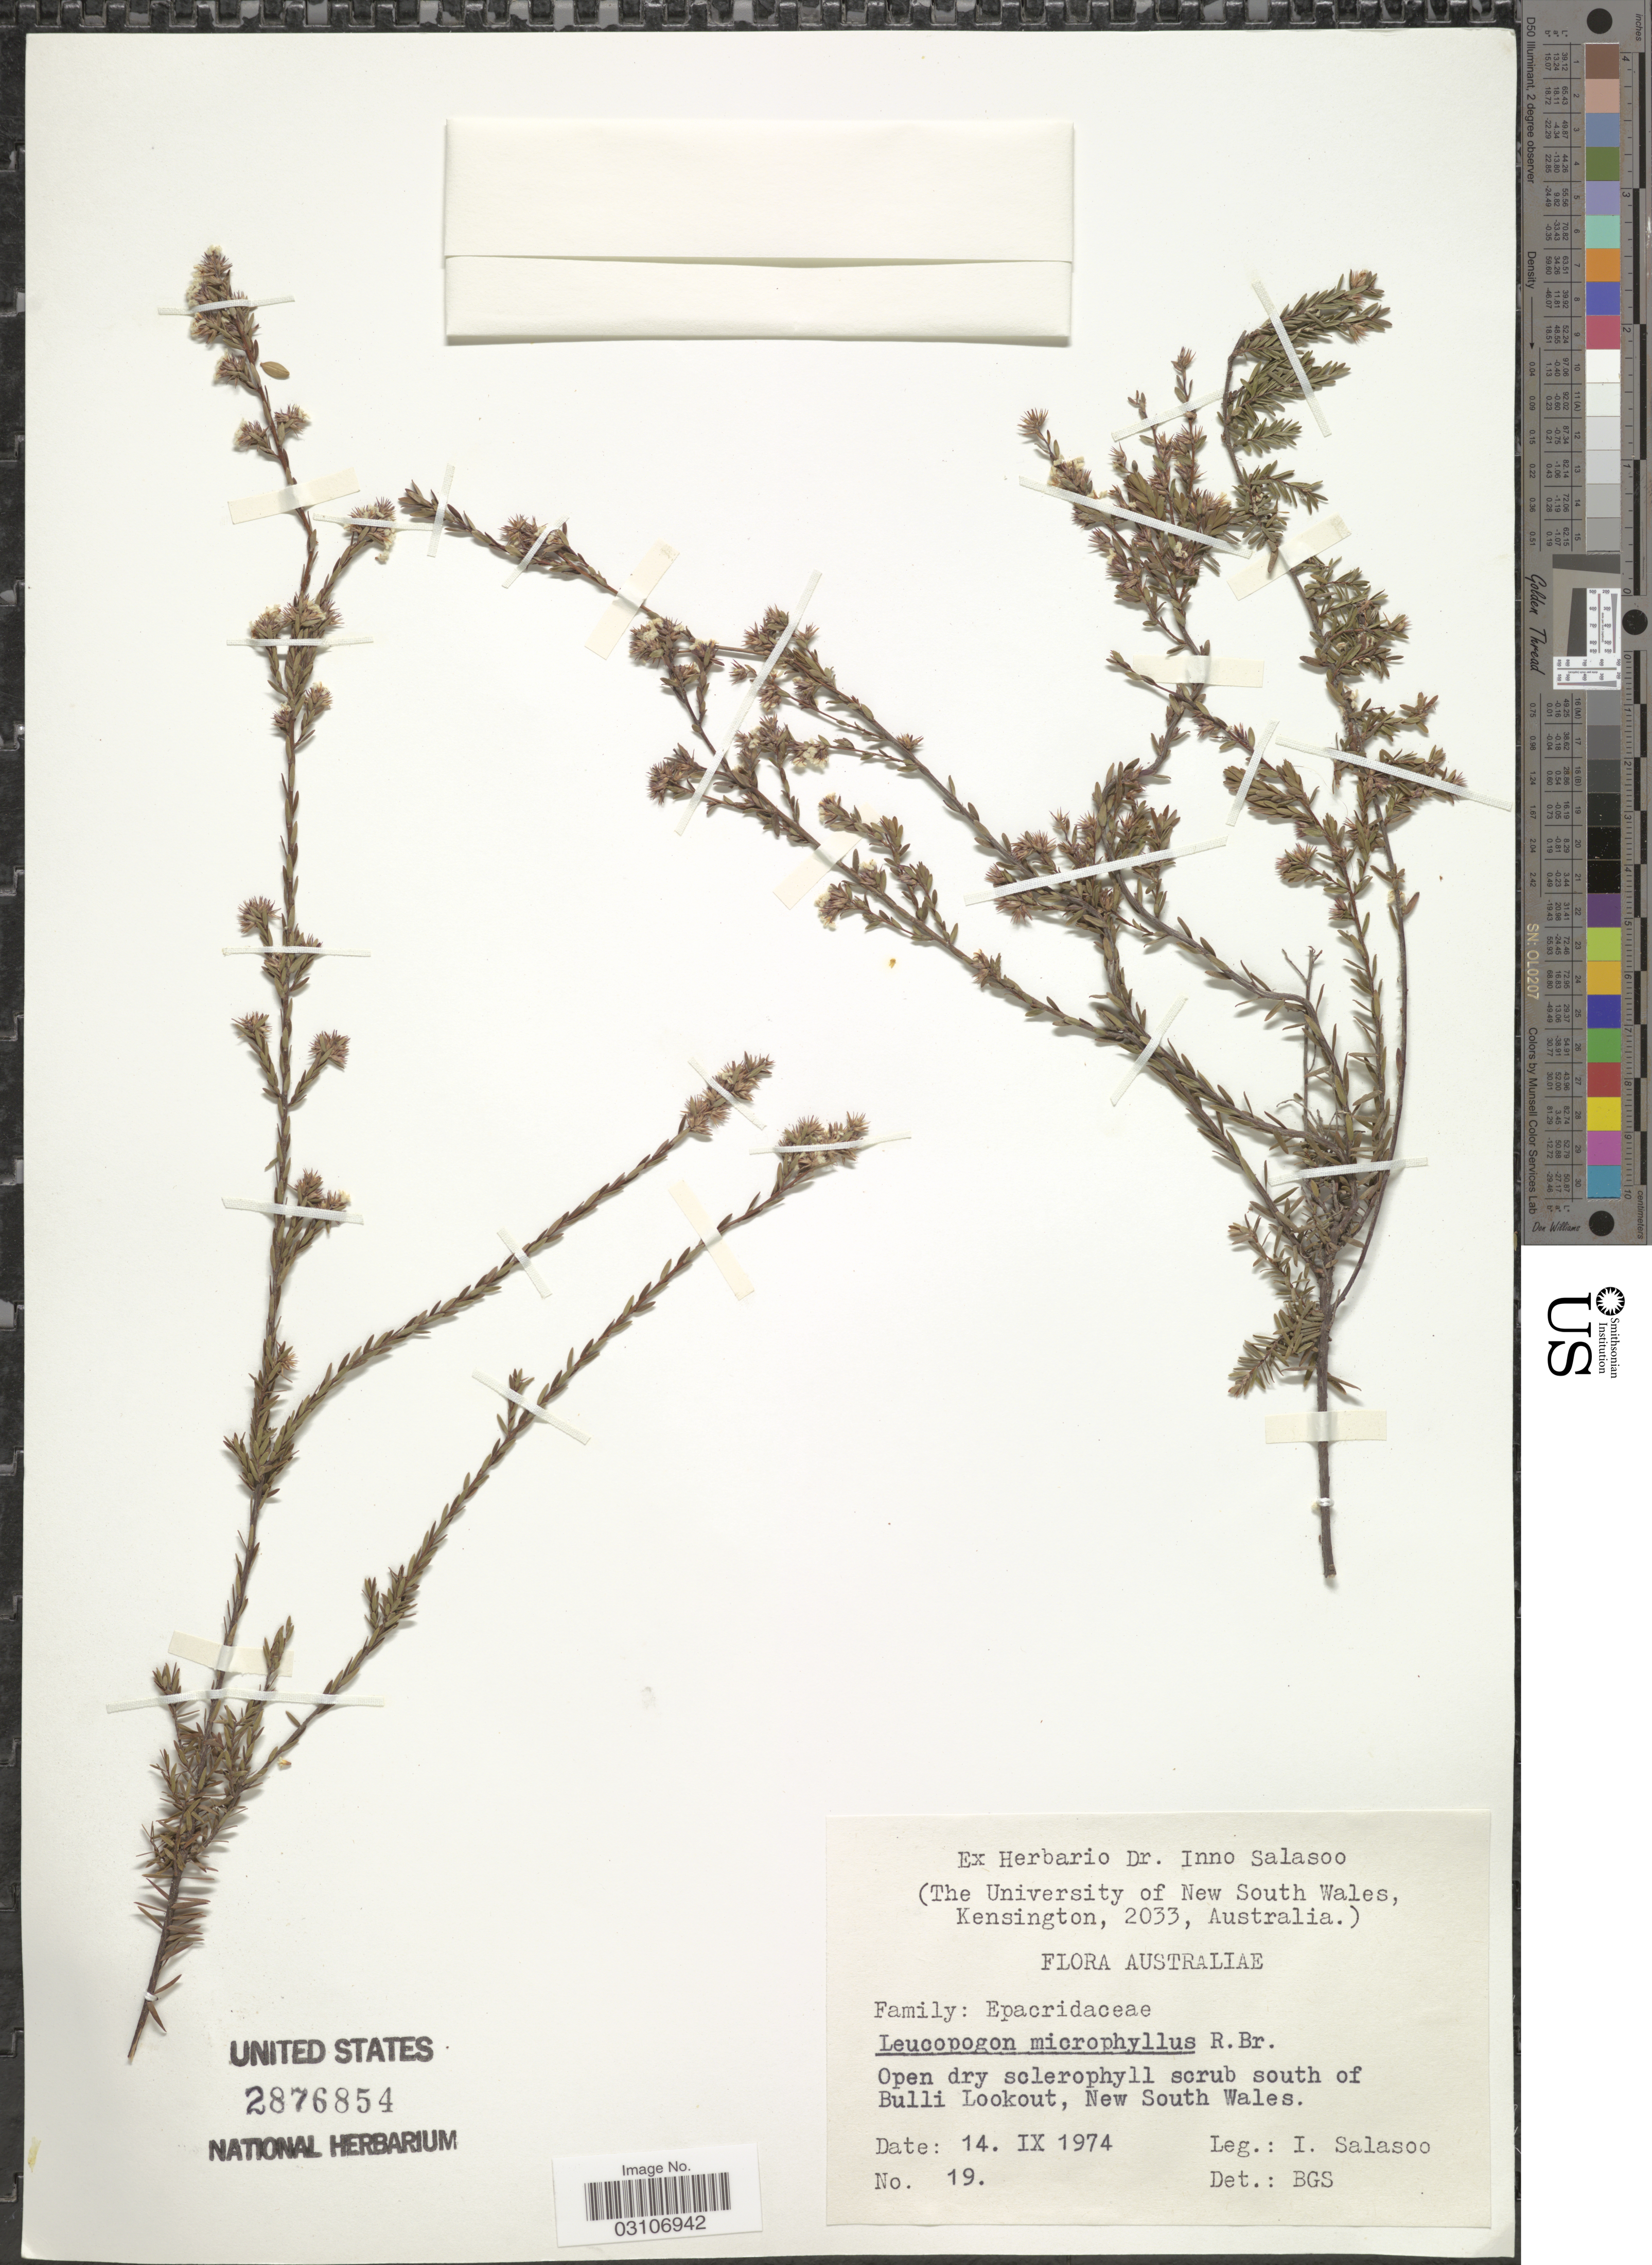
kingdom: Plantae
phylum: Tracheophyta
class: Magnoliopsida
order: Ericales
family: Ericaceae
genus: Leucopogon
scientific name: Leucopogon microphyllus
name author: R. Br.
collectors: I. Salasoo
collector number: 19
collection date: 1974-09-14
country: Australia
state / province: New South Wales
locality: Open dry sclerophyll scrub south of Bulli Lookout.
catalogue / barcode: US 2876854